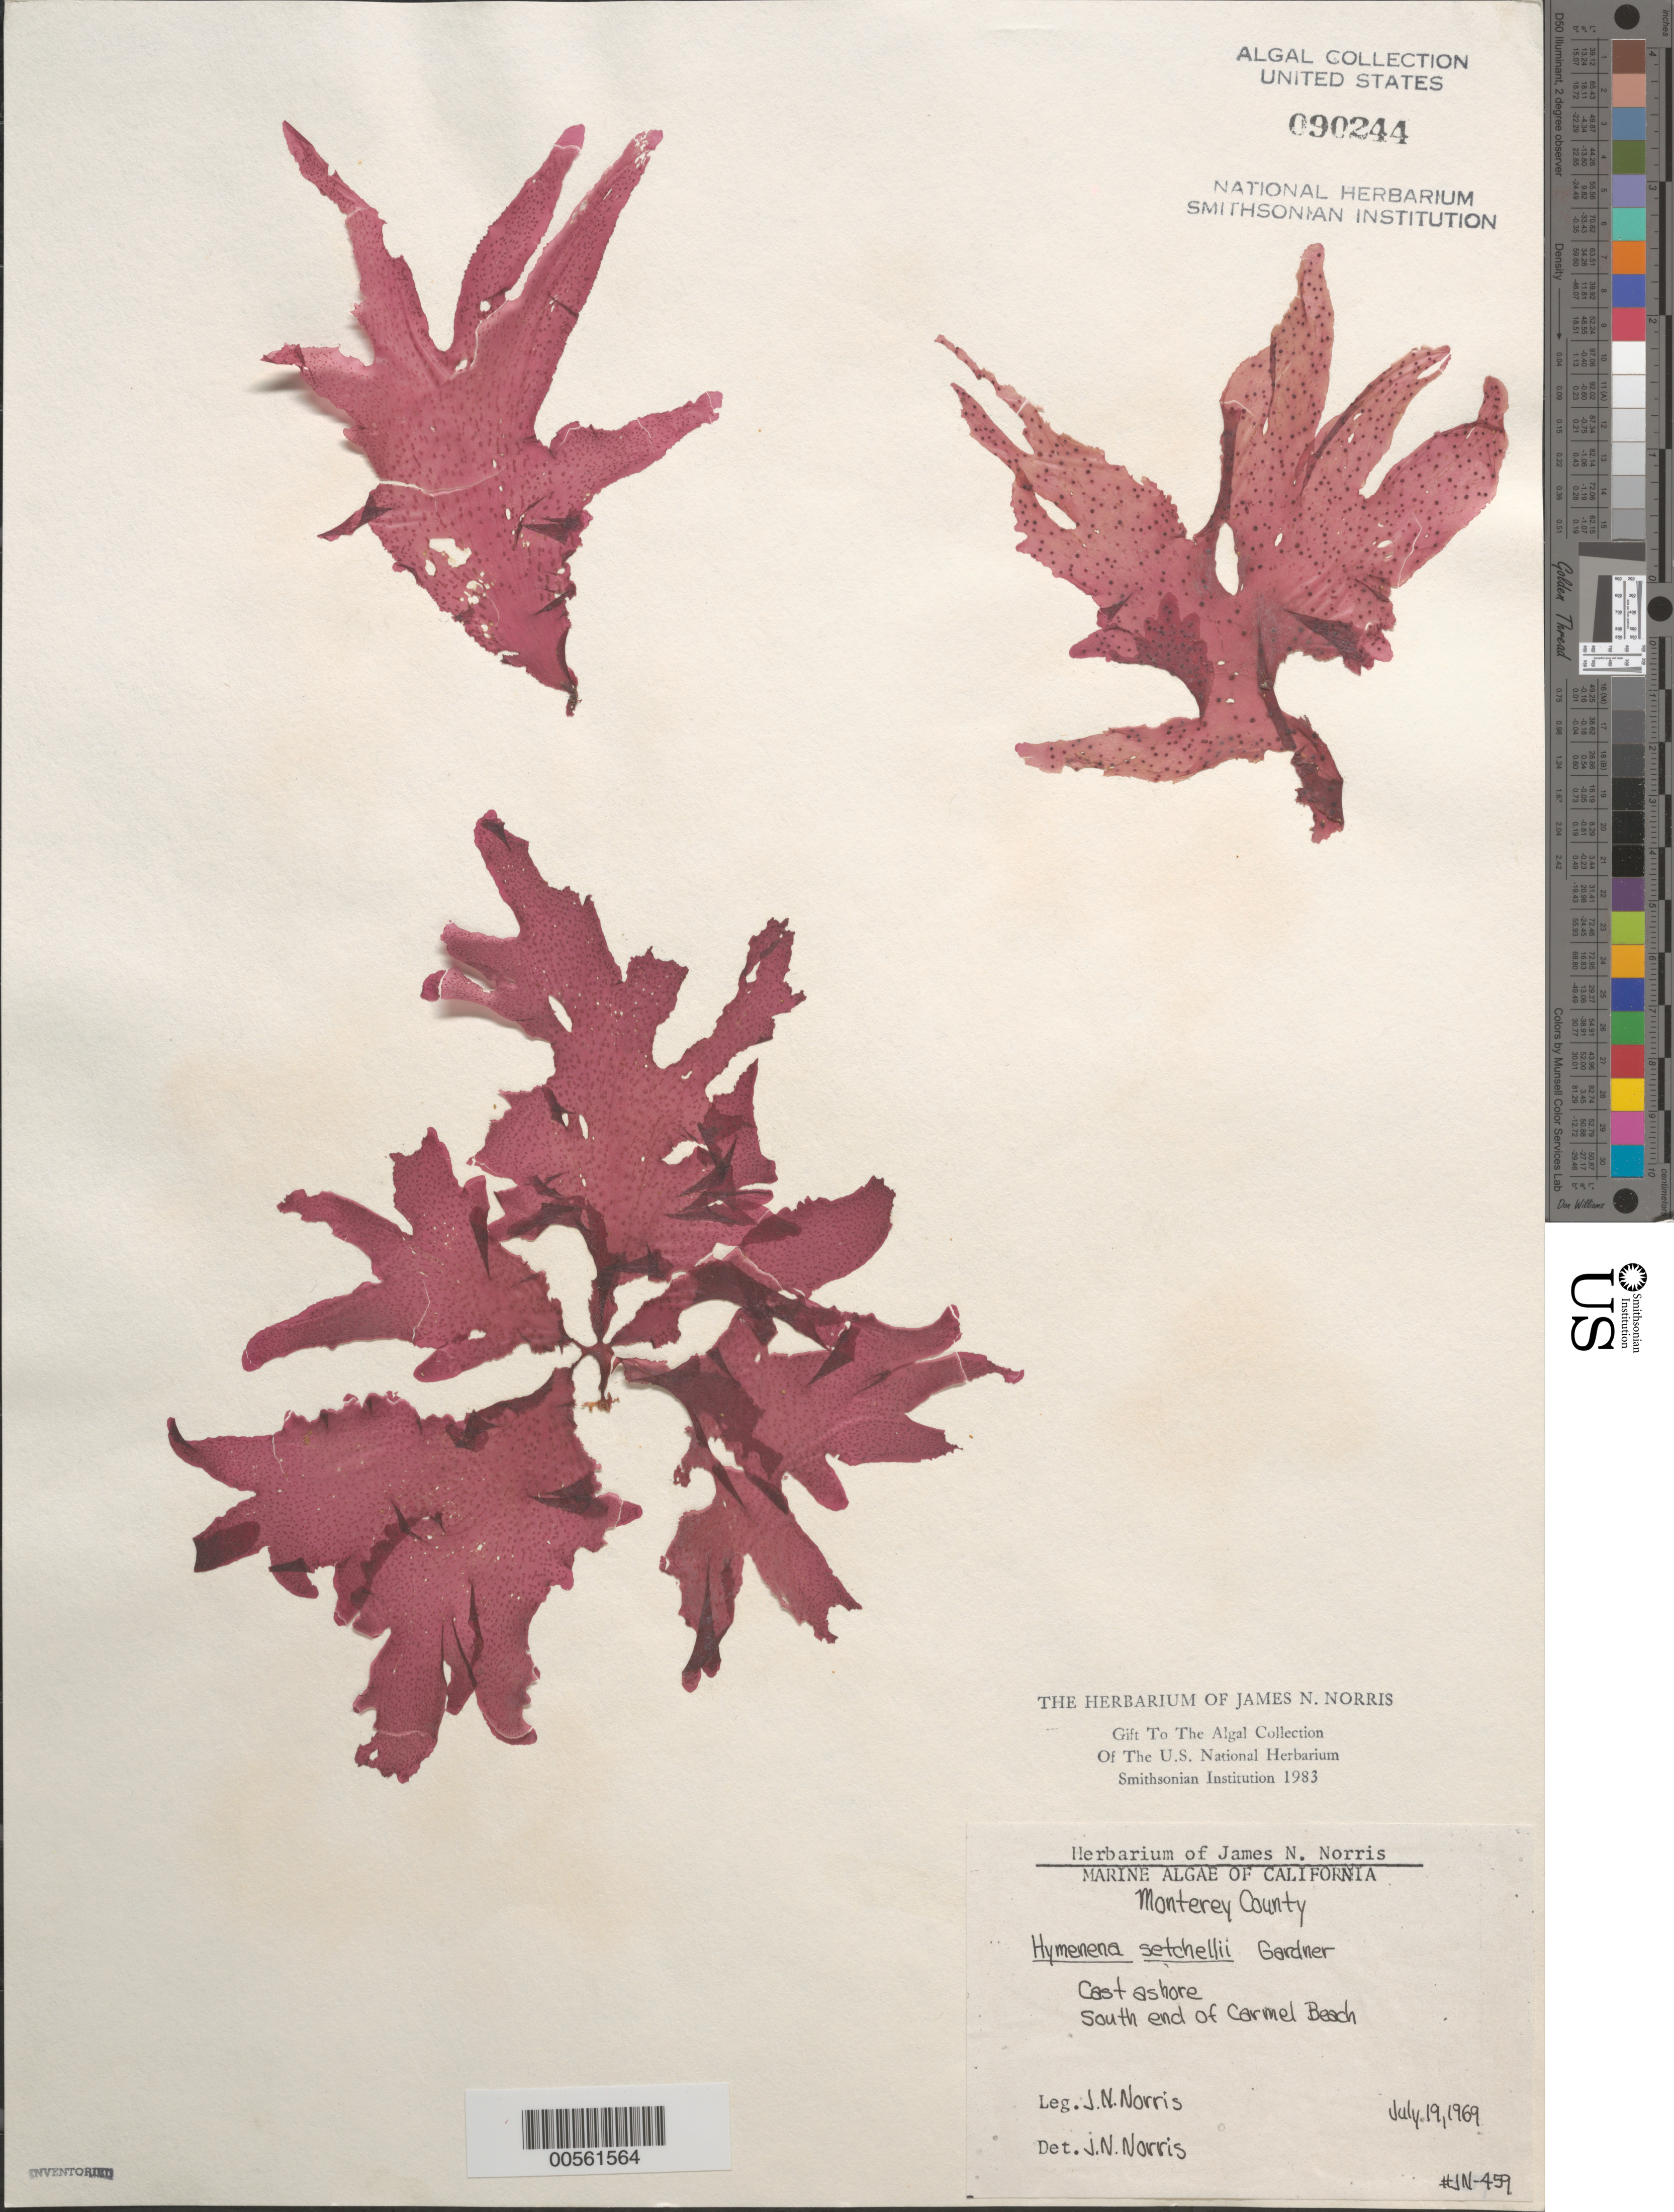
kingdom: Plantae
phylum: Rhodophyta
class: Florideophyceae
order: Ceramiales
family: Delesseriaceae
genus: Hymenena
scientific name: Hymenena setchellii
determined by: Norris, James N.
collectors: J. N. Norris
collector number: JN-459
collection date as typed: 19 Jul 1969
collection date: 1969-07-19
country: United States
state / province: California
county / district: Monterey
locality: Carmel Beach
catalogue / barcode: US 90244